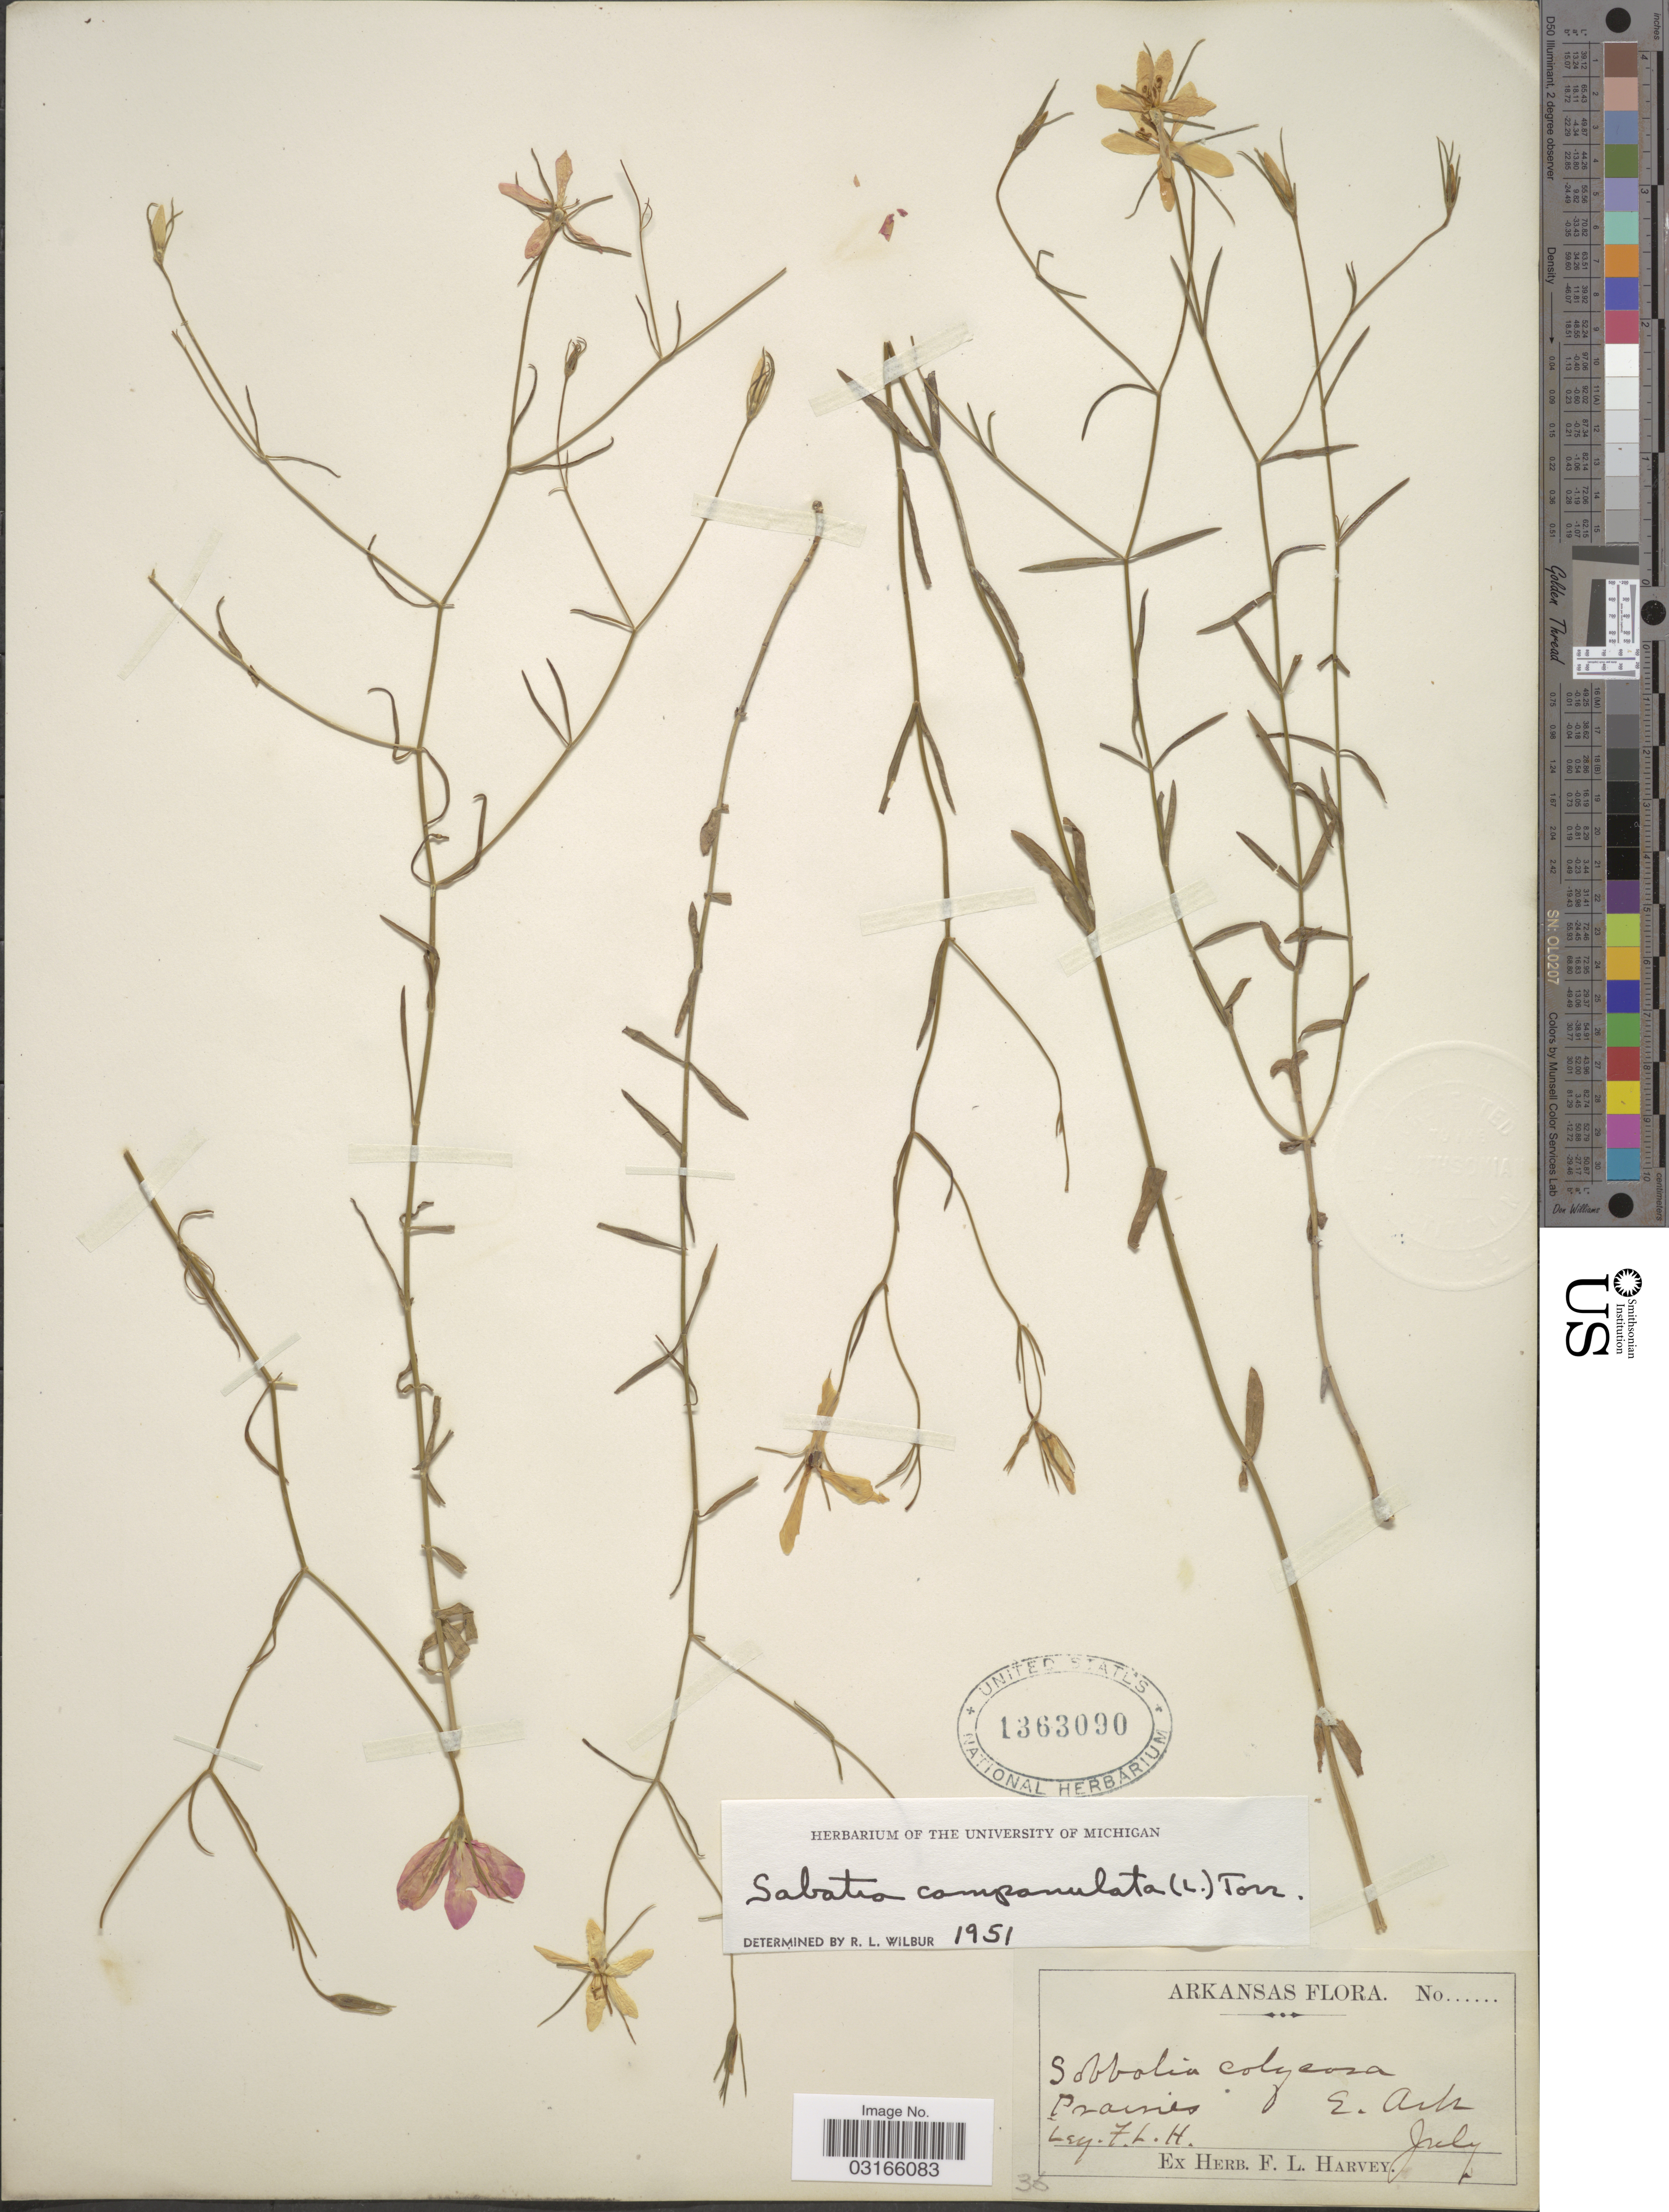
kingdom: Plantae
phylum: Tracheophyta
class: Magnoliopsida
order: Gentianales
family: Gentianaceae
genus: Sabatia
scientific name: Sabatia campanulata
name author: (L.) Torr.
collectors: F. L. Harvey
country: United States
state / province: Arkansas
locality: Prairies E. Ark.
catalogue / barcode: US 1363090